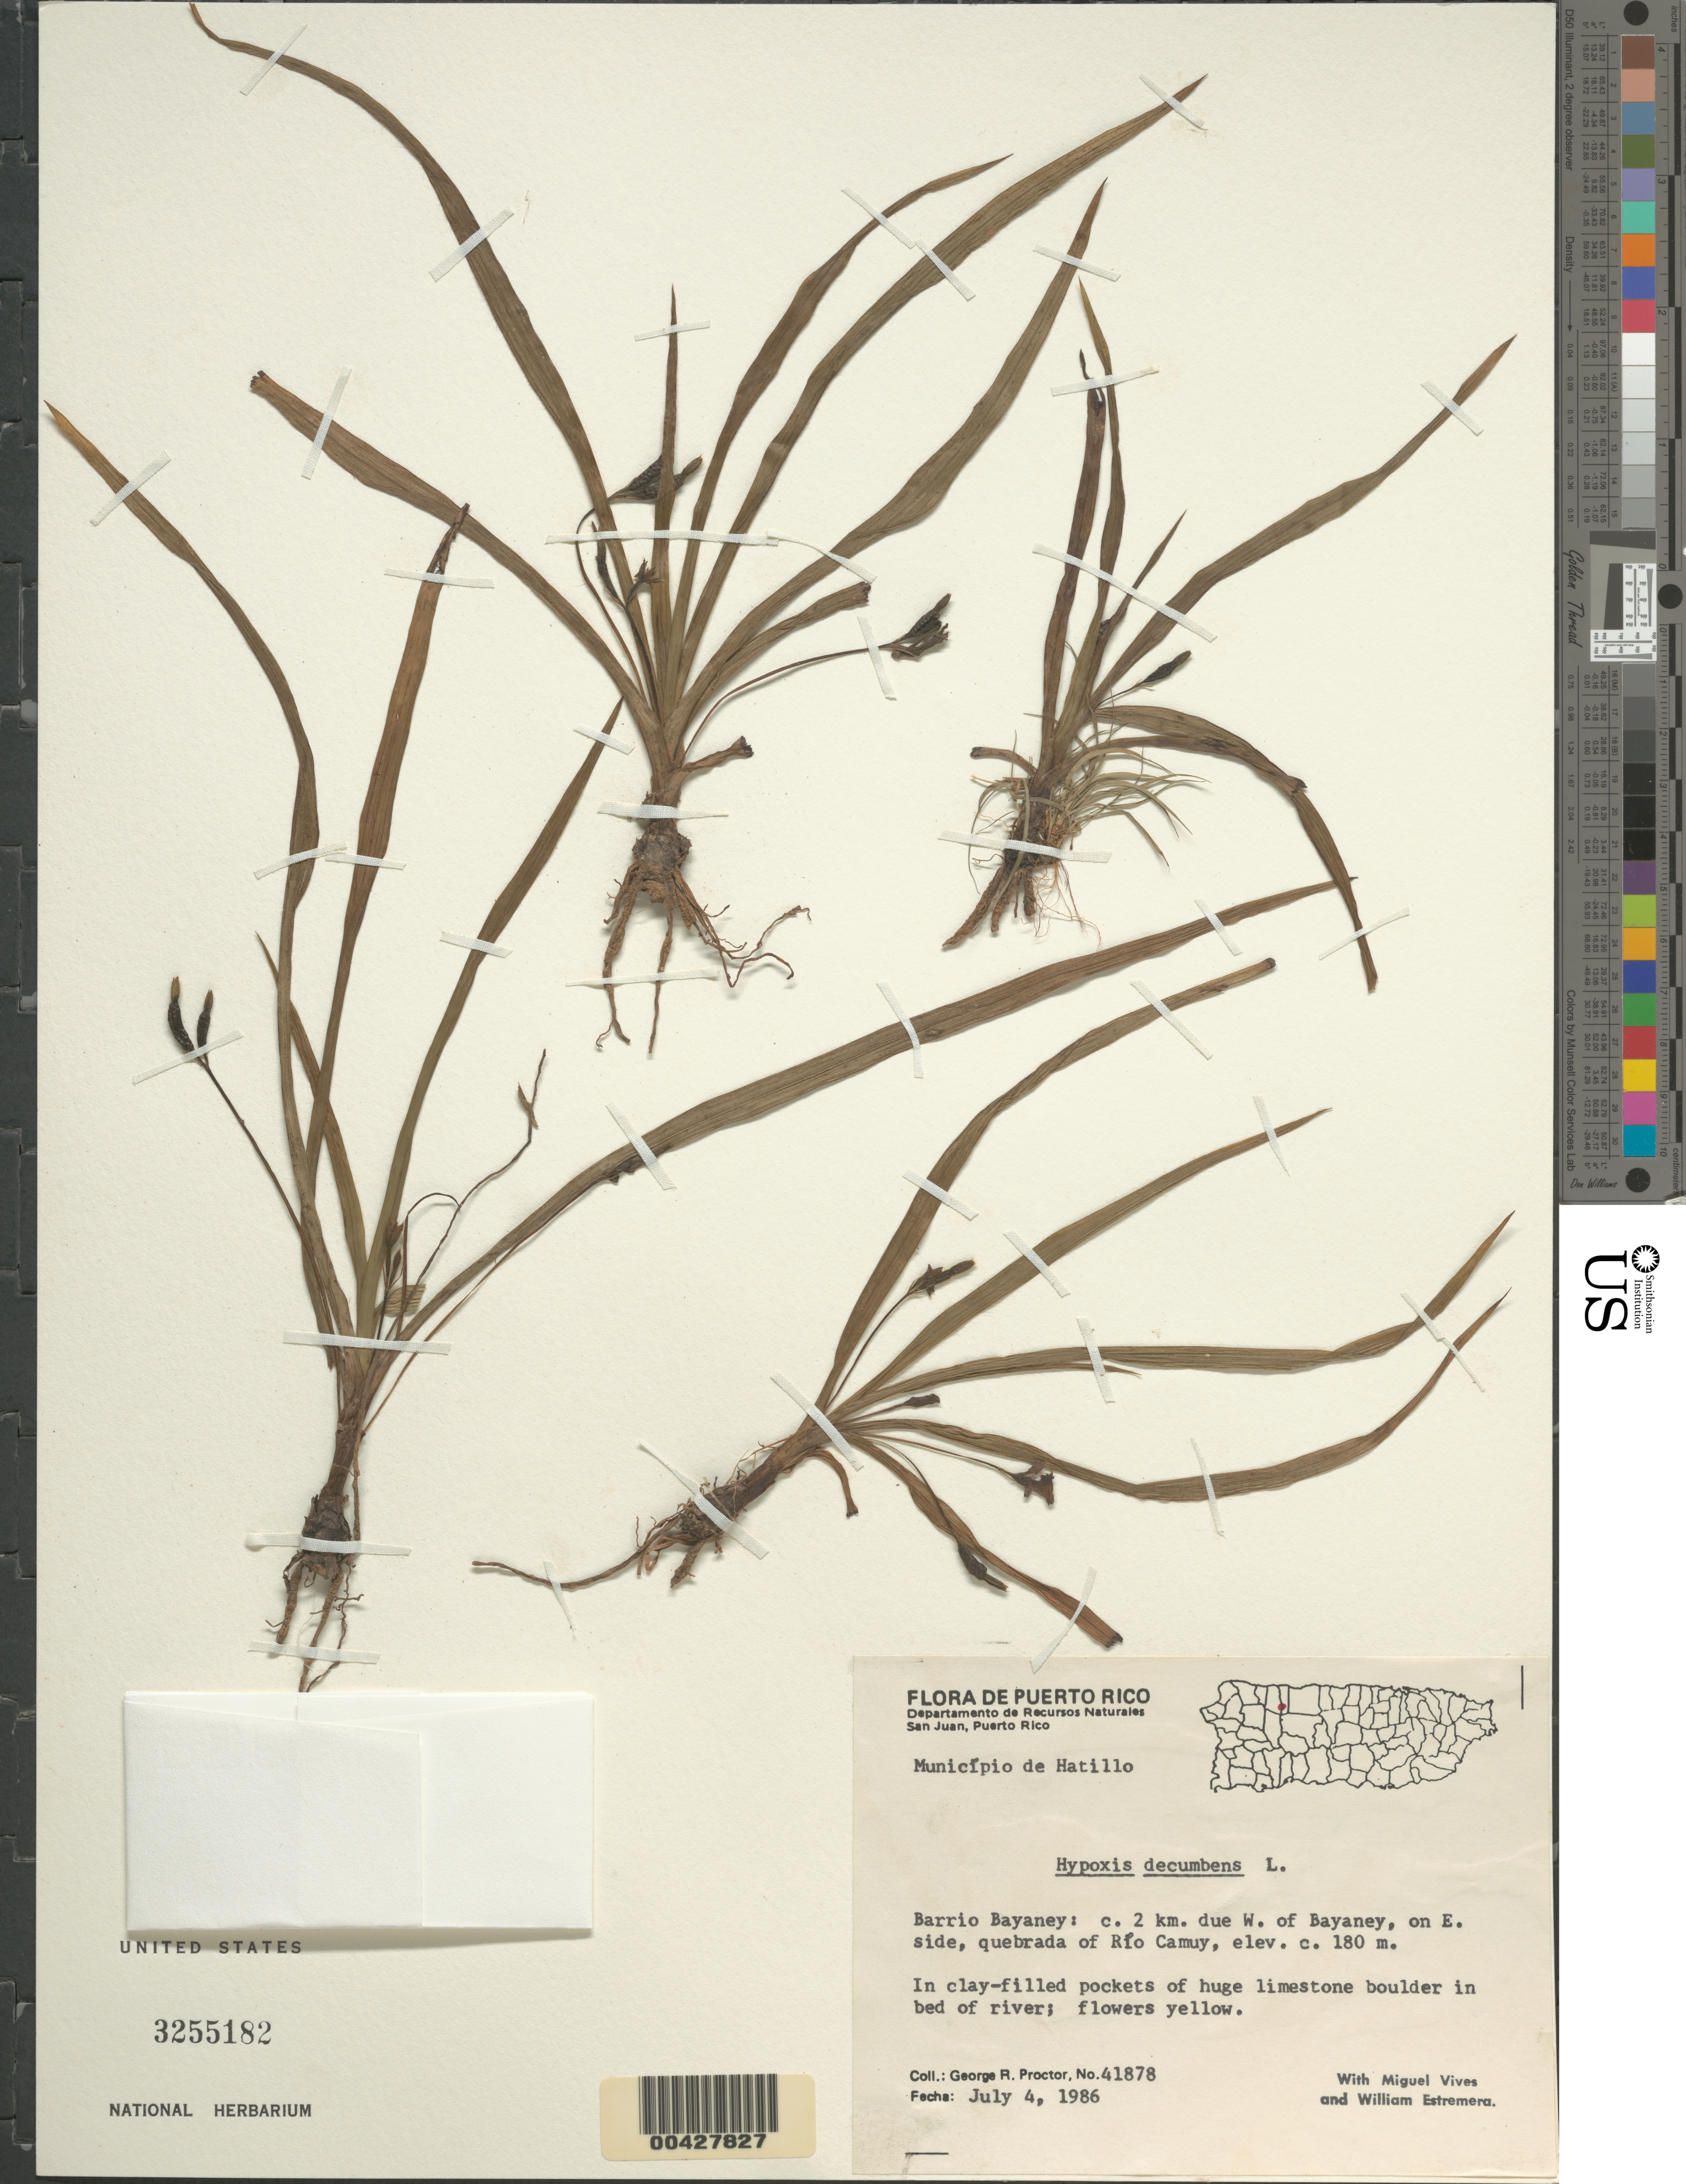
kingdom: Plantae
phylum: Tracheophyta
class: Liliopsida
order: Asparagales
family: Hypoxidaceae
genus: Hypoxis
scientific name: Hypoxis decumbens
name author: L.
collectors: G. R. Proctor, M. Vives & W. Estremera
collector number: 41878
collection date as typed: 04 Jul 1986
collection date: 1986-07-04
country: Puerto Rico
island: Greater Antilles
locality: W of bayaney, quebrada of rio camuy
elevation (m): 180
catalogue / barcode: US 3255182